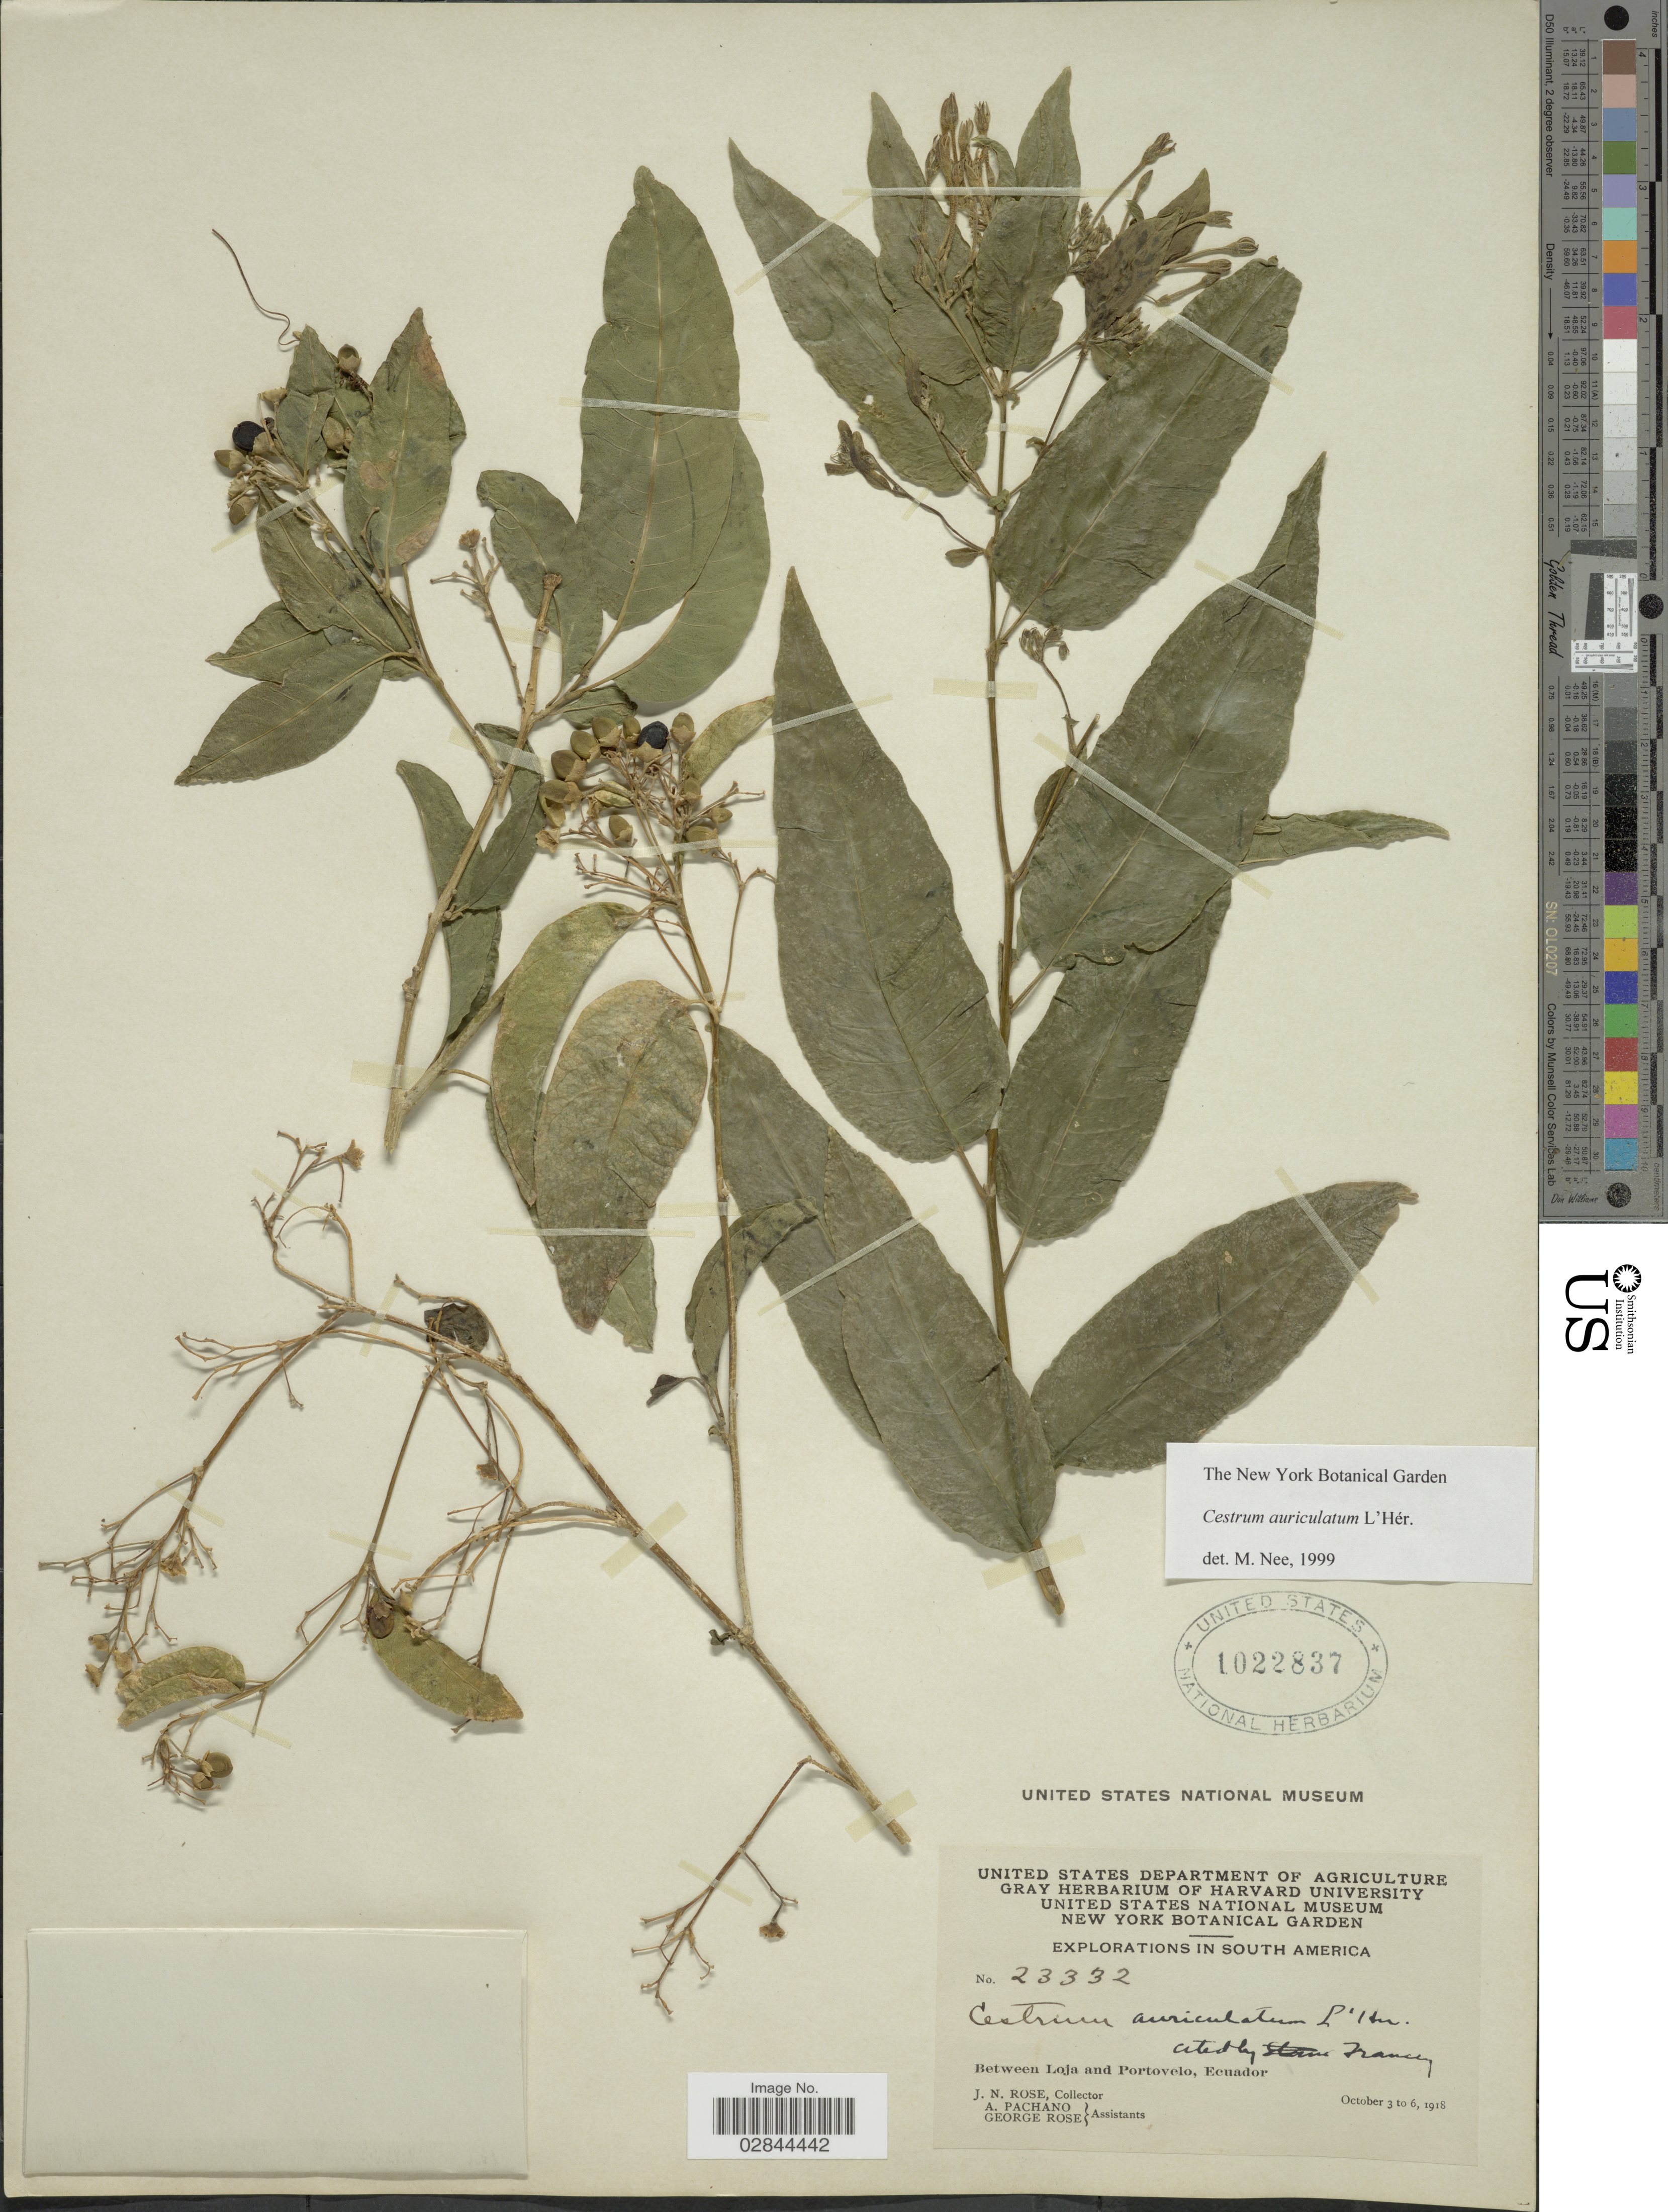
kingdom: Plantae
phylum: Tracheophyta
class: Magnoliopsida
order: Solanales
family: Solanaceae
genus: Cestrum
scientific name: Cestrum auriculatum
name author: L'Hér.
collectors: J. N. Rose, A. Pachano & G. Rose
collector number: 23332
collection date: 1918-10-03/1918-10-06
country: Ecuador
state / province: Loja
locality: Between Loka and Portovelo.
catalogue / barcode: US 1022837